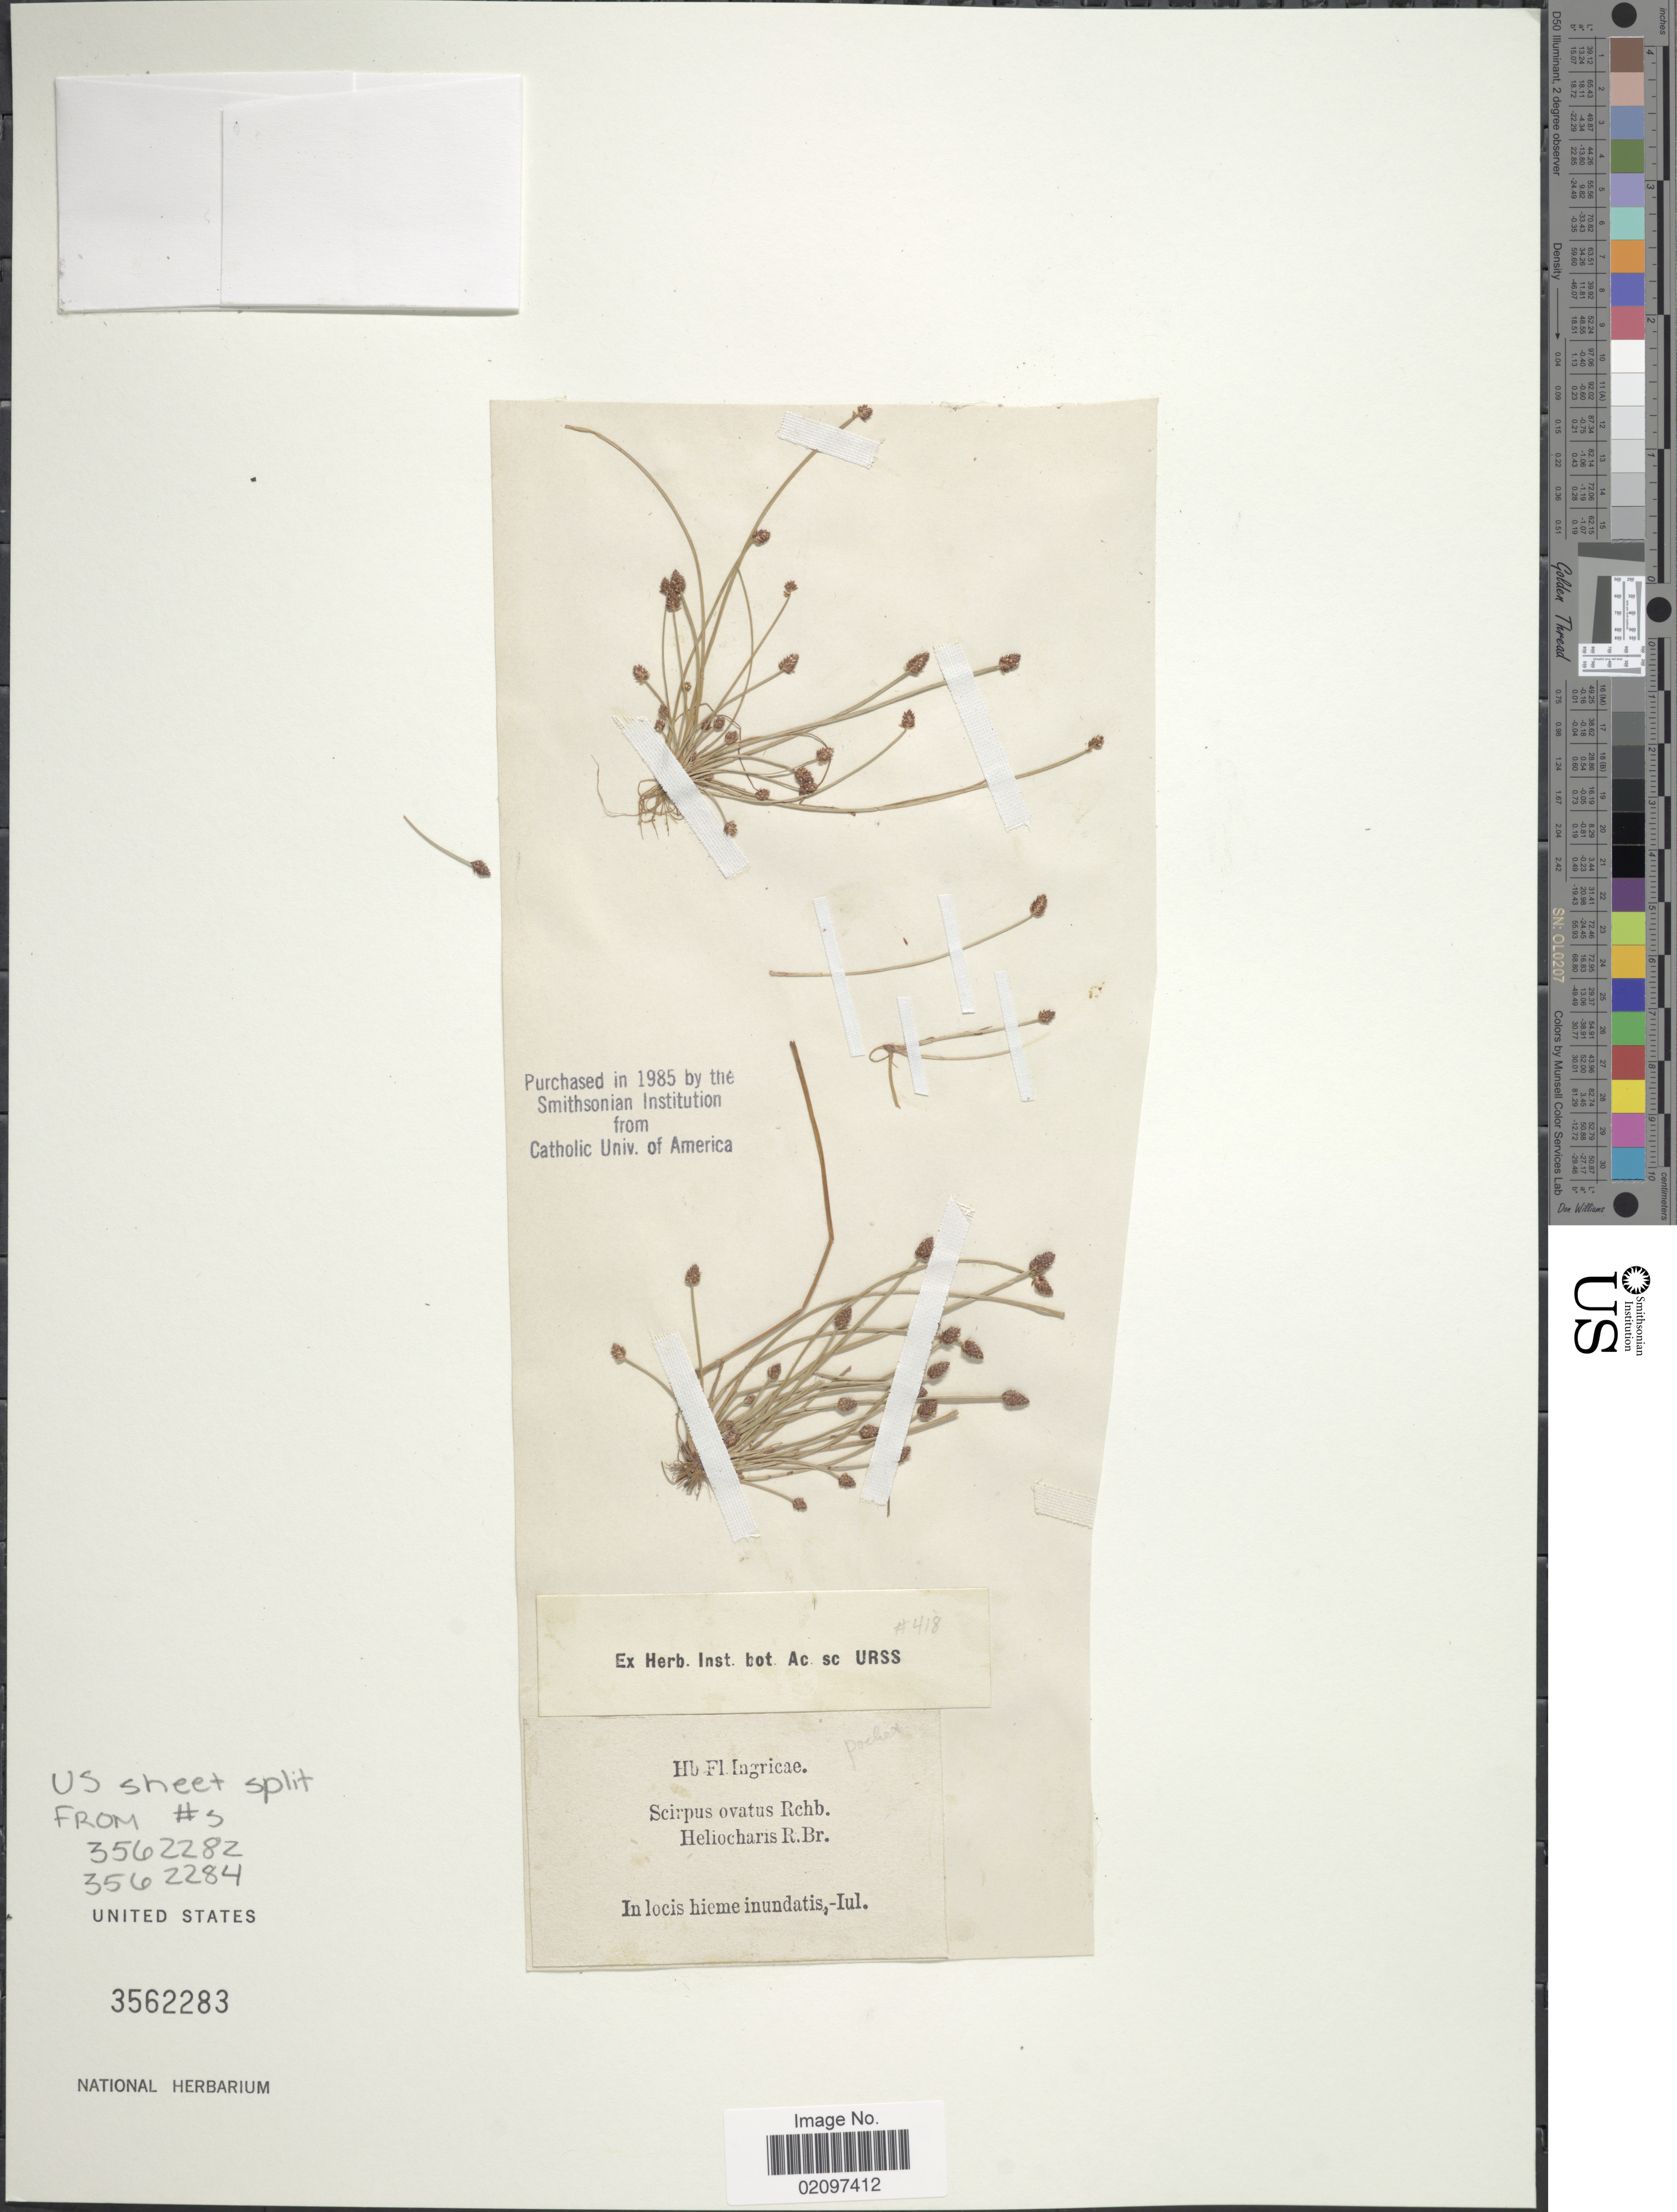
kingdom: Plantae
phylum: Tracheophyta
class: Liliopsida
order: Poales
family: Cyperaceae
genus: Eleocharis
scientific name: Eleocharis ovata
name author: (Roth) Roem. & Schult.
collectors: Herbarium Florae Ingricae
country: Russian Federation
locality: In locis hieme inundatis.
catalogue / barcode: US 3562283